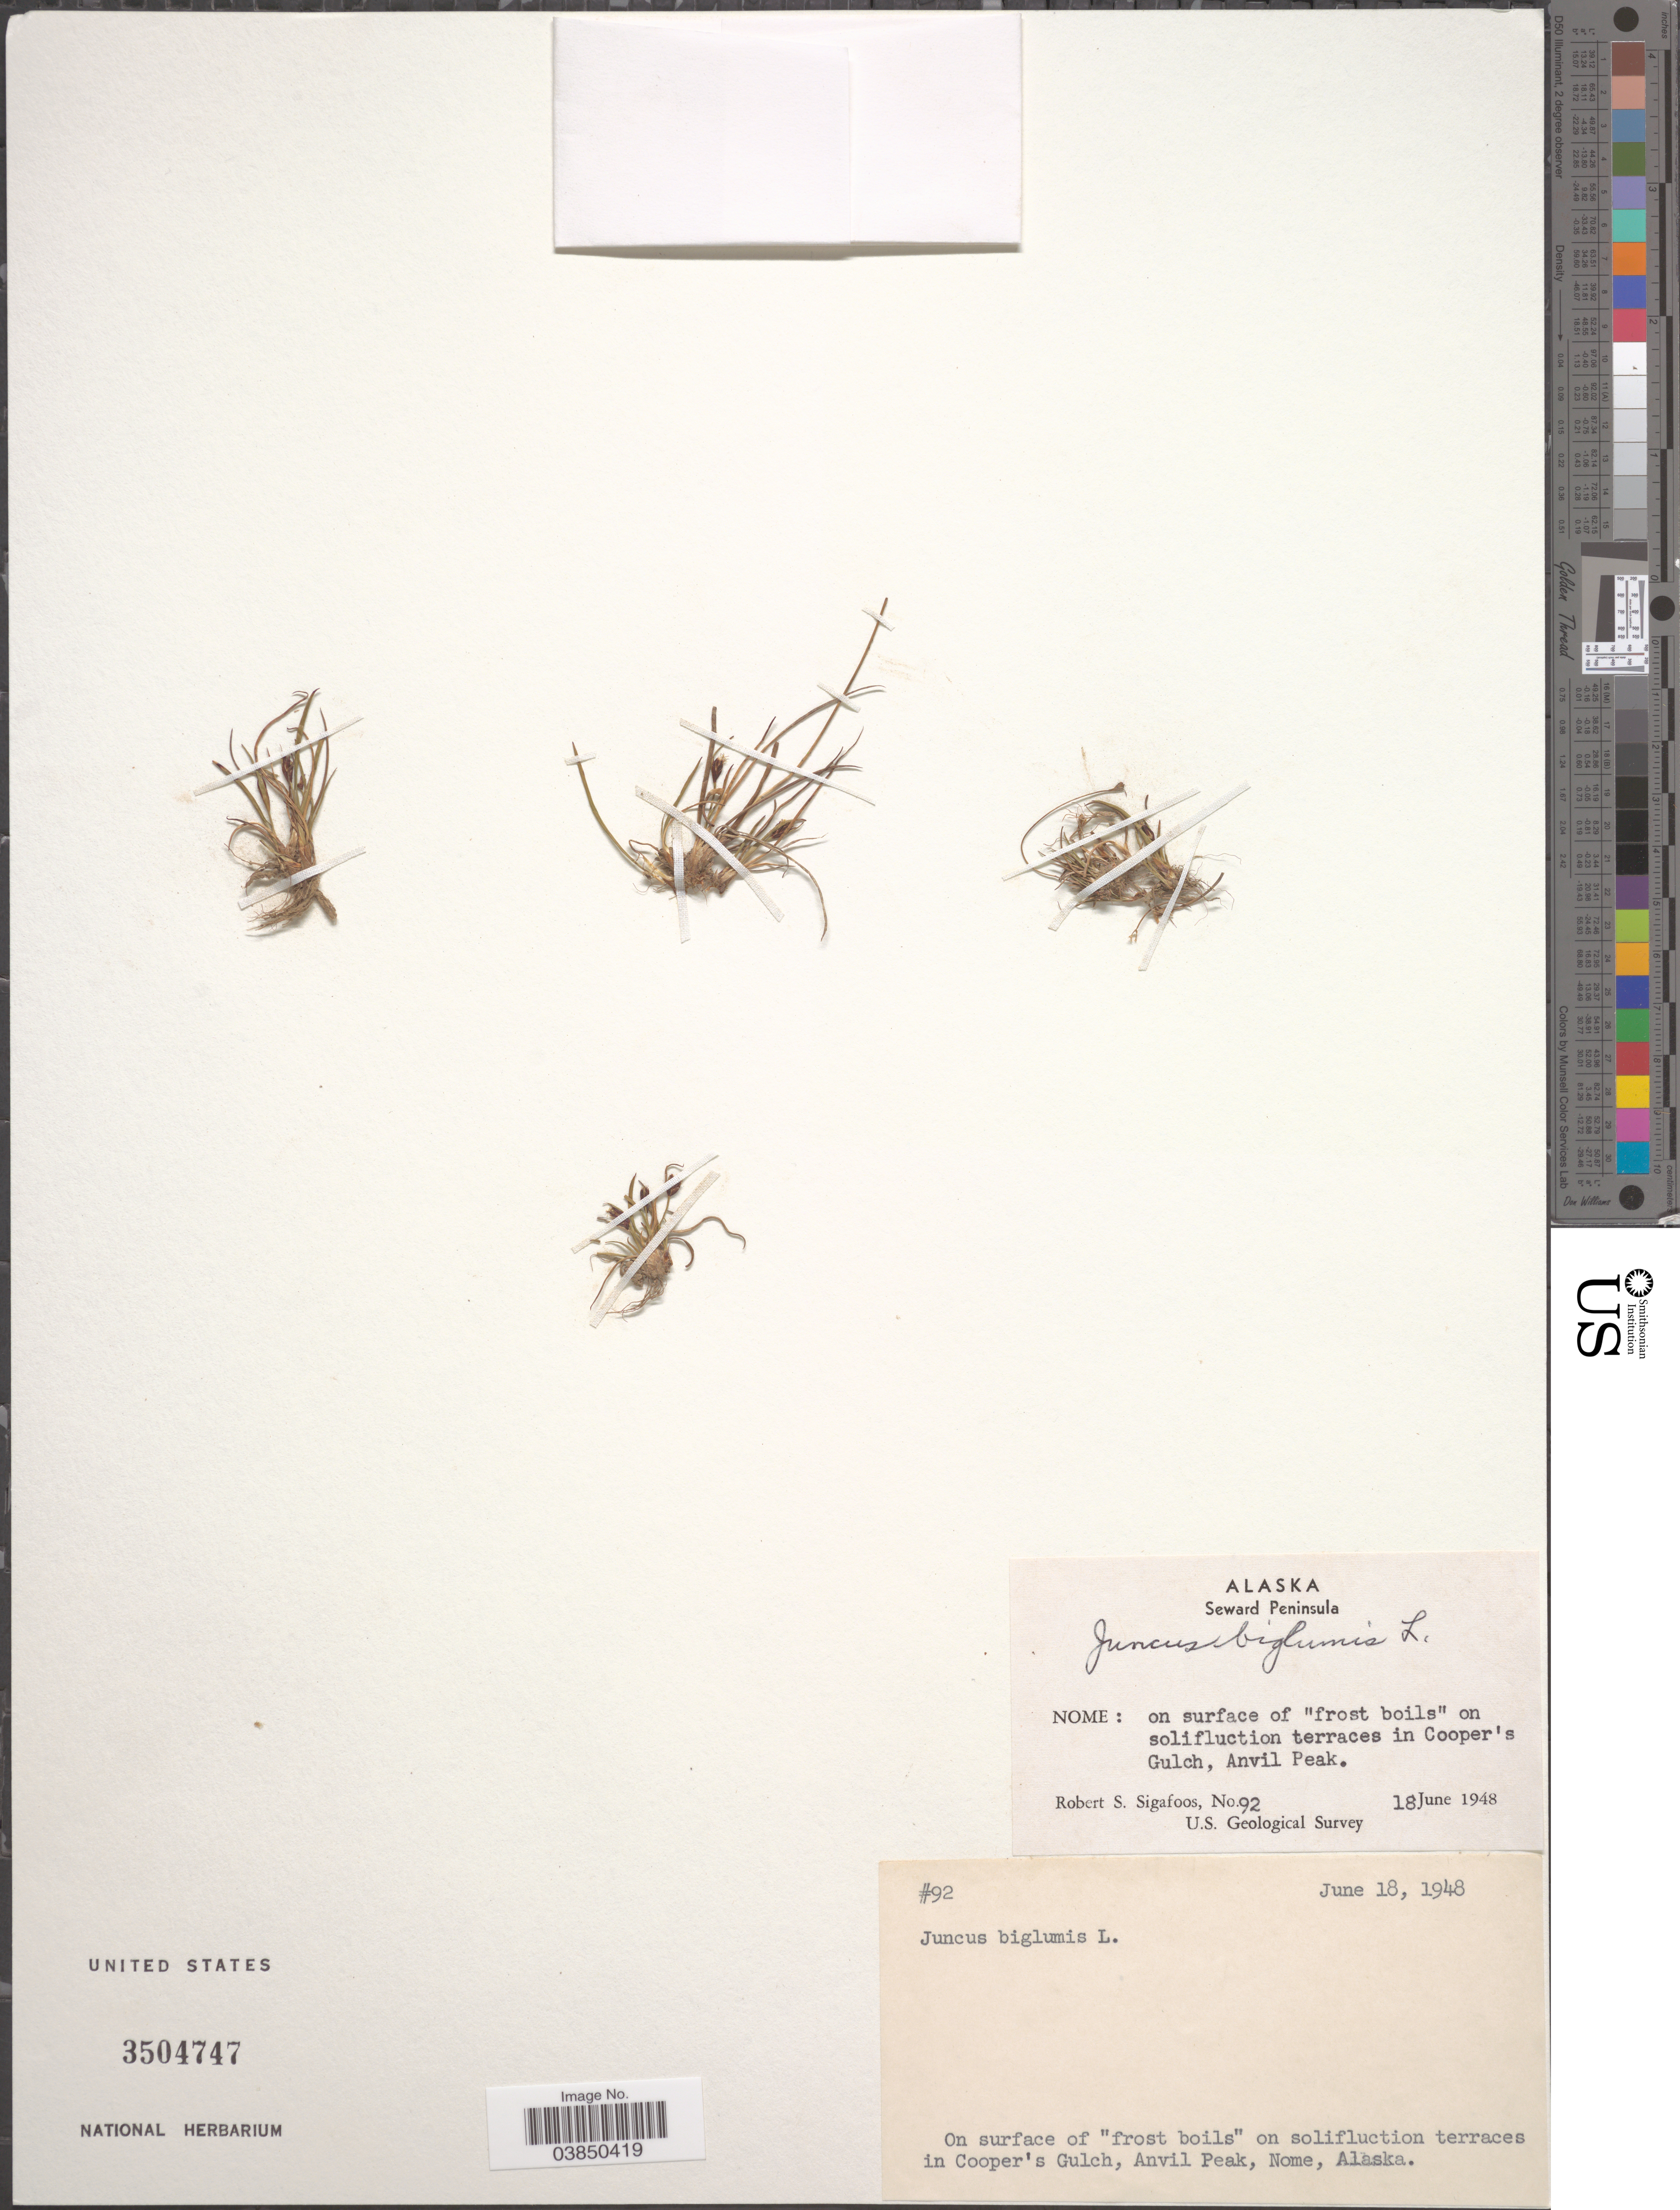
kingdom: Plantae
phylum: Tracheophyta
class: Liliopsida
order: Poales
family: Juncaceae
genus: Juncus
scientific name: Juncus biglumis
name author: L.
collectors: R. Sigafoos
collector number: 92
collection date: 1948-06-18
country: United States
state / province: Alaska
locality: Seward Peninsula. Nome: on solifluction terraces in Cooper's Gulch, Anvil Peak.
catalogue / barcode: US 3504747